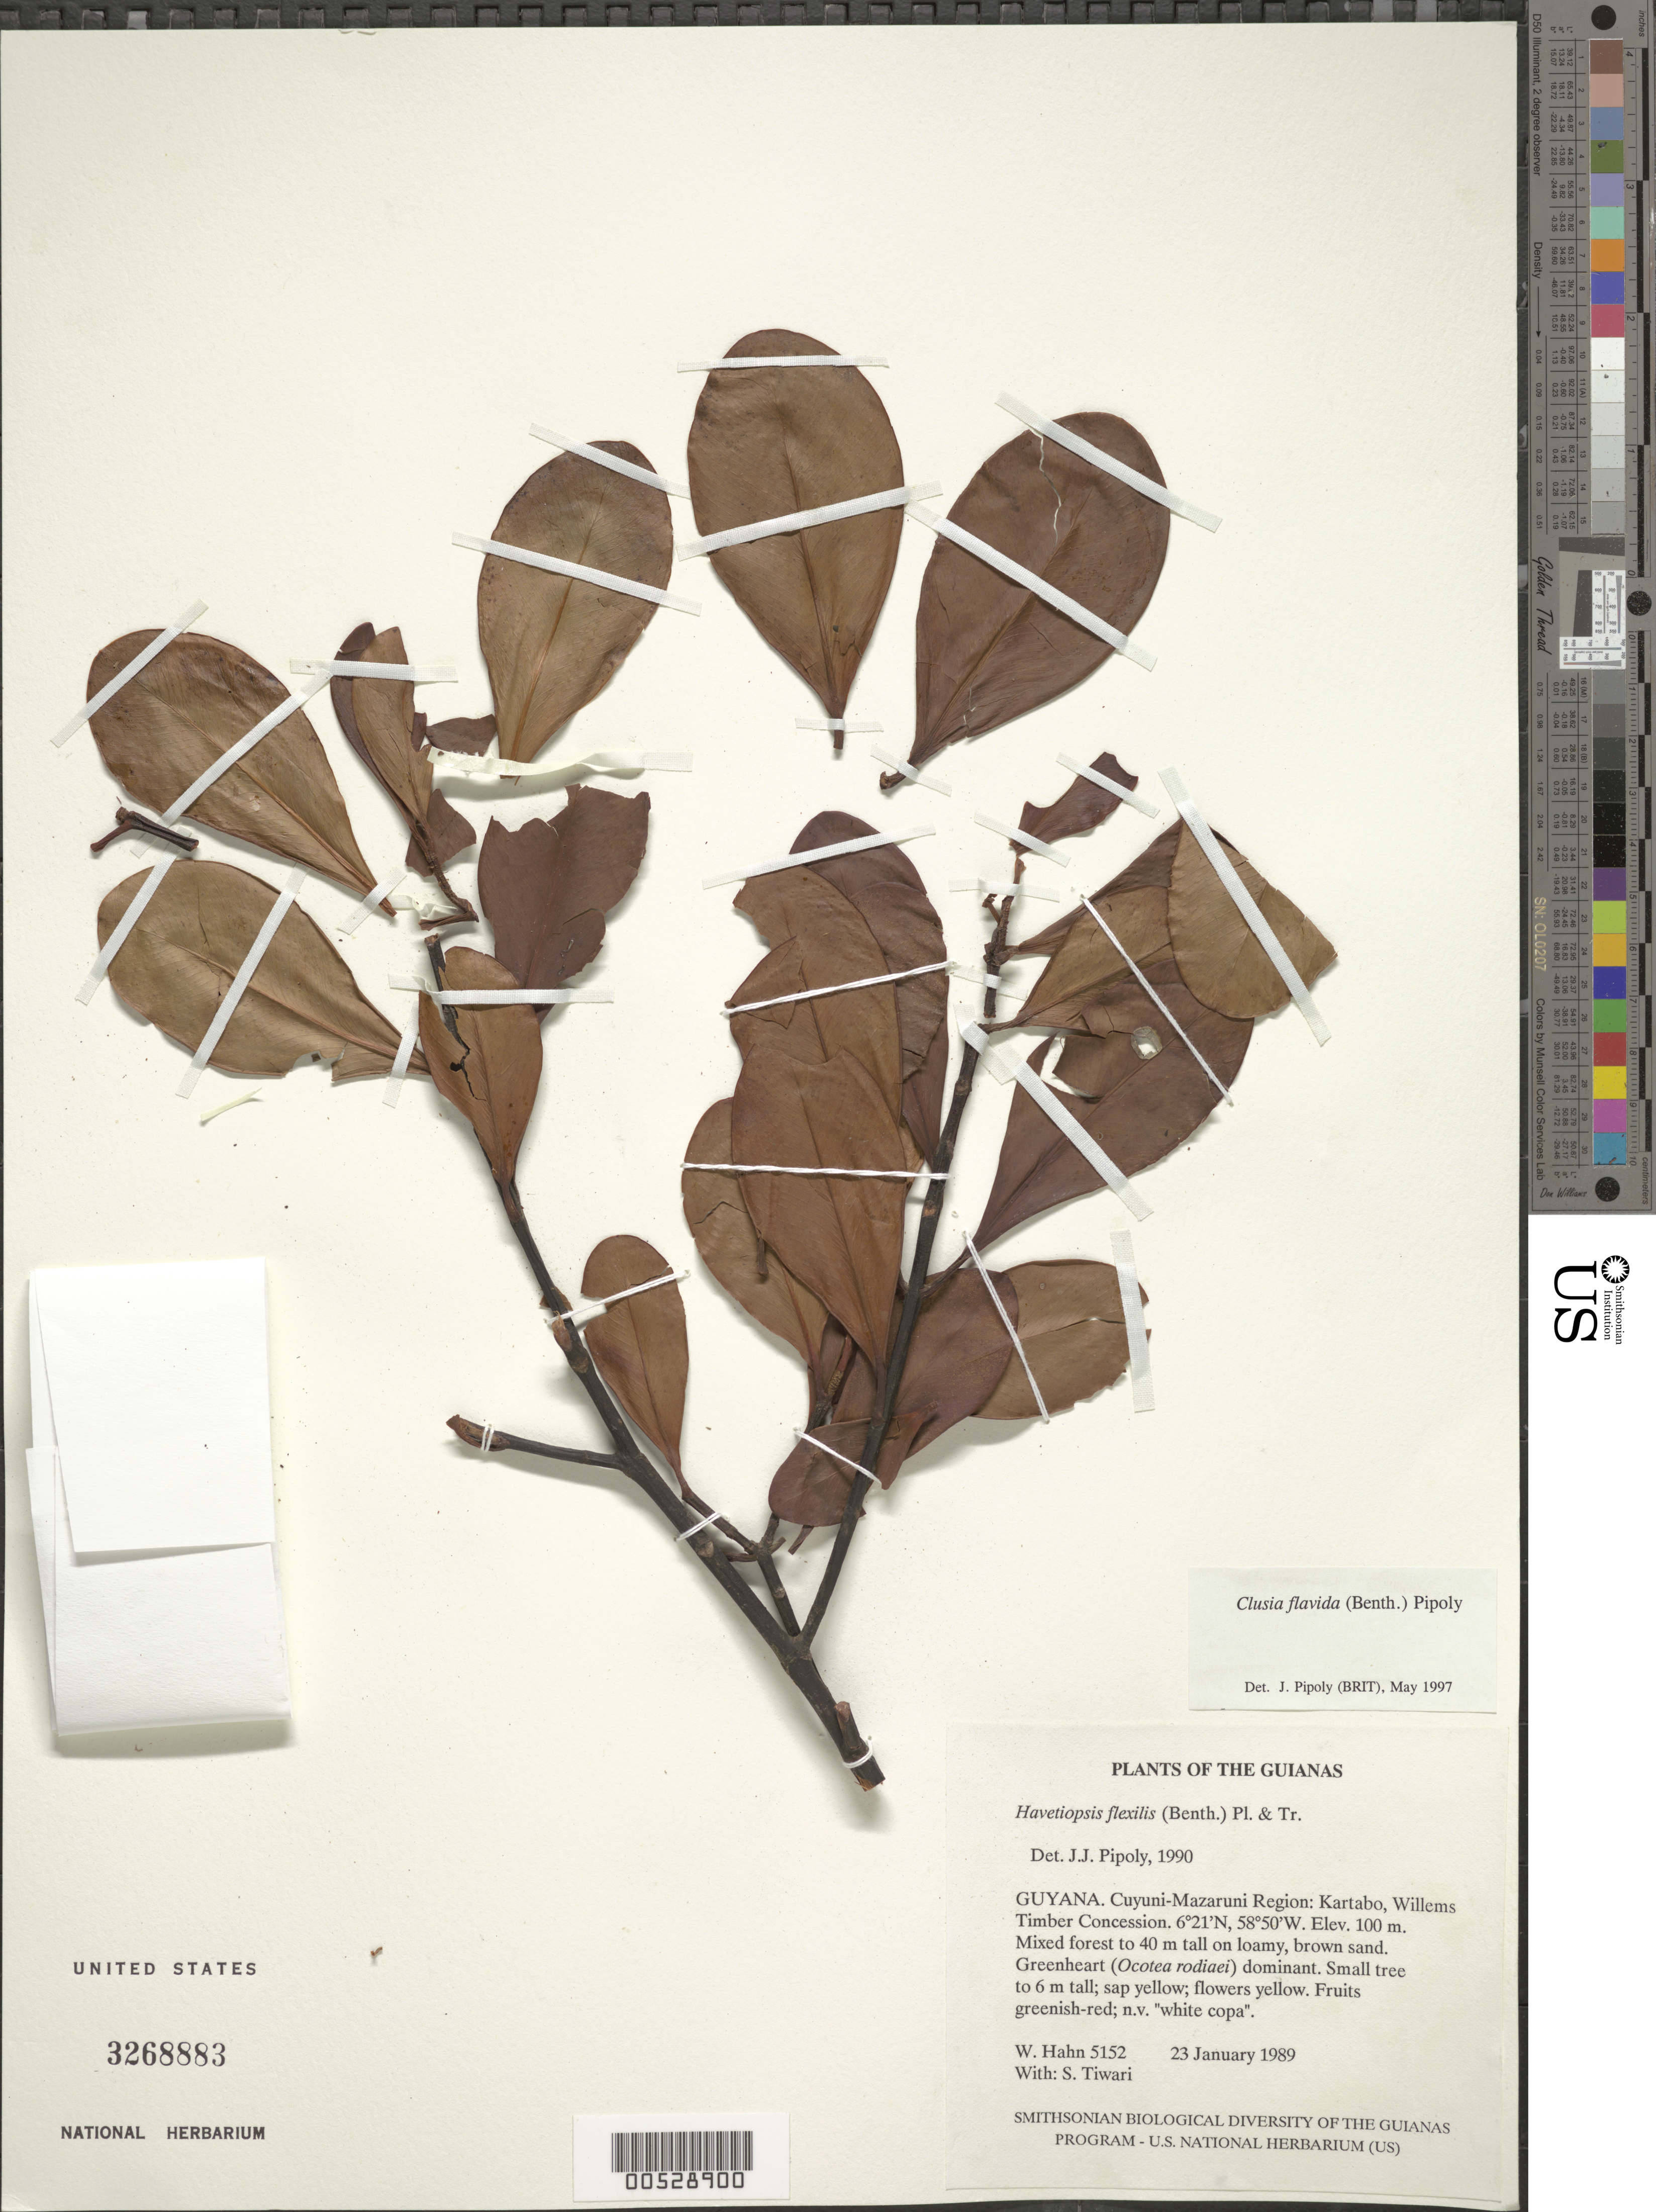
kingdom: Plantae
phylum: Tracheophyta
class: Magnoliopsida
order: Malpighiales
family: Clusiaceae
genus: Clusia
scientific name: Clusia flavida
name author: (Benth.) Pipoly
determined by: Pipoly, J. J., III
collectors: W. Hahn & S. Tiwari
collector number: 5152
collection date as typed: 23 January 1989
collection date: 1989-01-23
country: Guyana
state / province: Cuyuni-Mazaruni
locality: Kartabo, Willems Timber concession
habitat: Mixed forest to 40 m tall on loamy, brown sand. Greenheart (Ocotea rodiaei) dominant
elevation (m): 100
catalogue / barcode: US 3268883